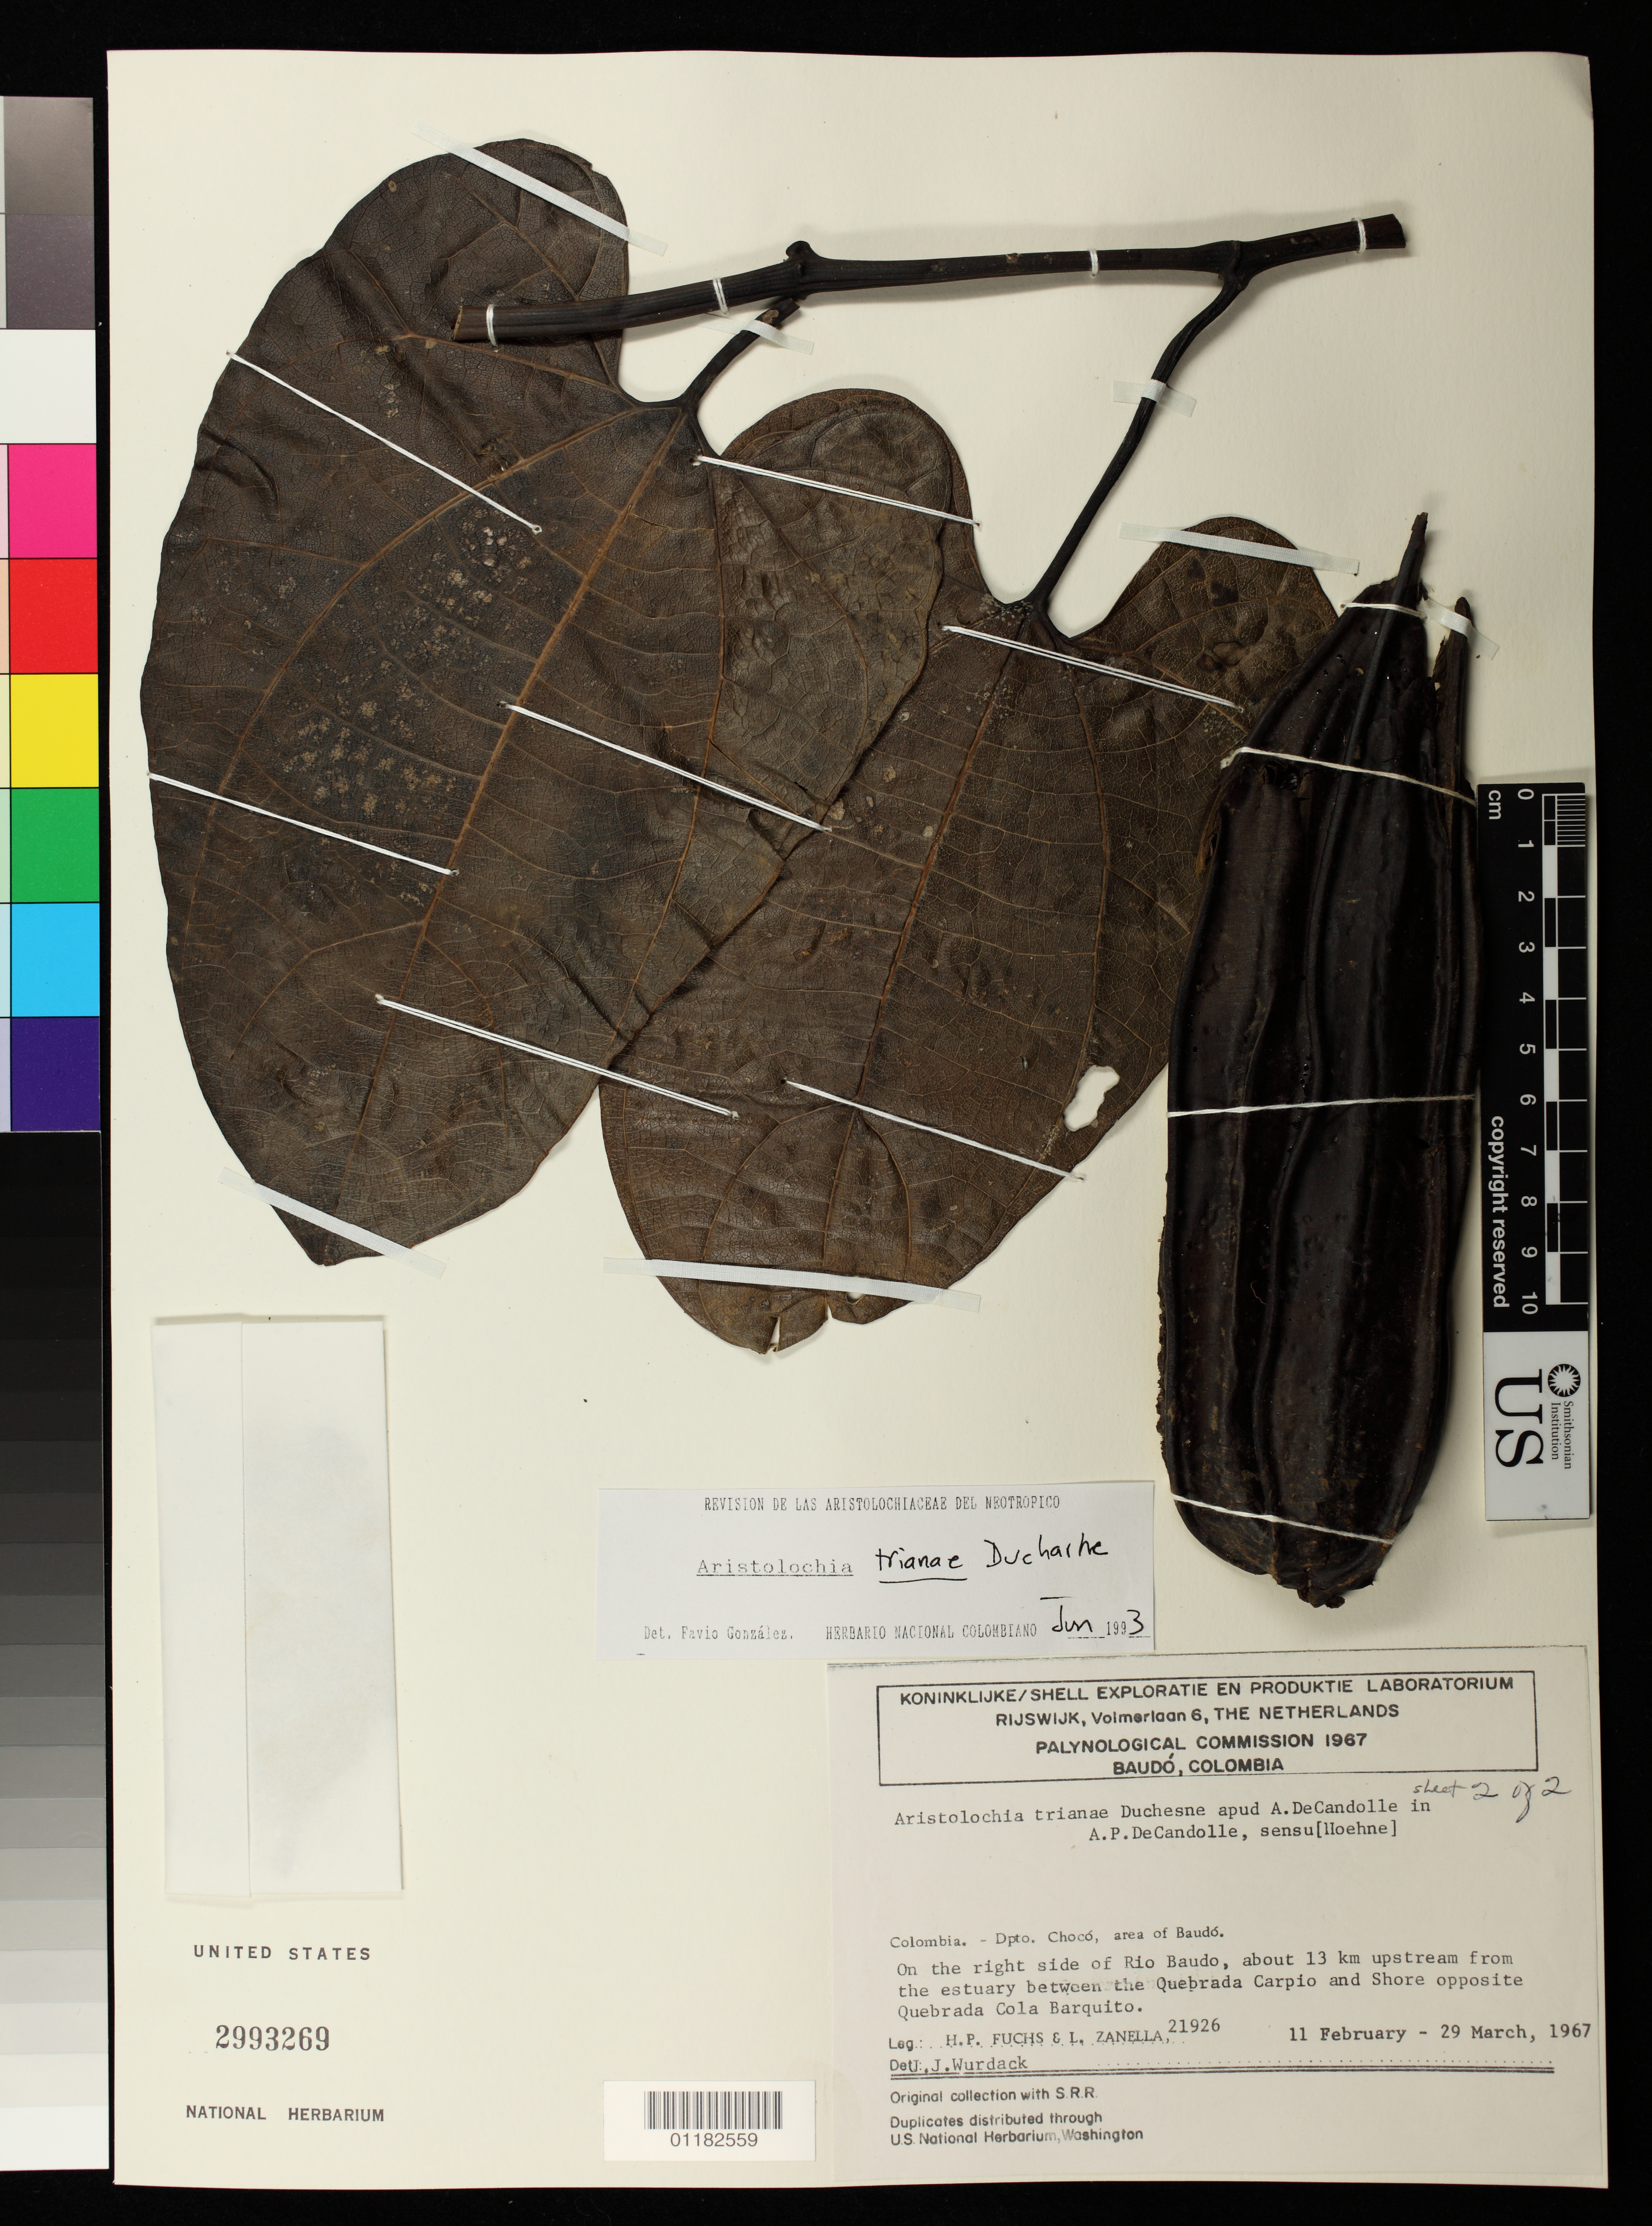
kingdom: Plantae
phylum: Tracheophyta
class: Magnoliopsida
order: Piperales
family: Aristolochiaceae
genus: Aristolochia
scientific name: Aristolochia trianae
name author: Duch.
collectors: H. P. Fuchs & L. Zanella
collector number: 21926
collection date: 1967-02-11/1967-03-29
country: Colombia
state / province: Chocó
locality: Dpto Chocó, area of Baudó On the right side of Rio Baudó, about 13 km upstream from the estuary between the Quebrada Carpio and Shore opposite Quebrada Cola Barquito.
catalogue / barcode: US 2993269